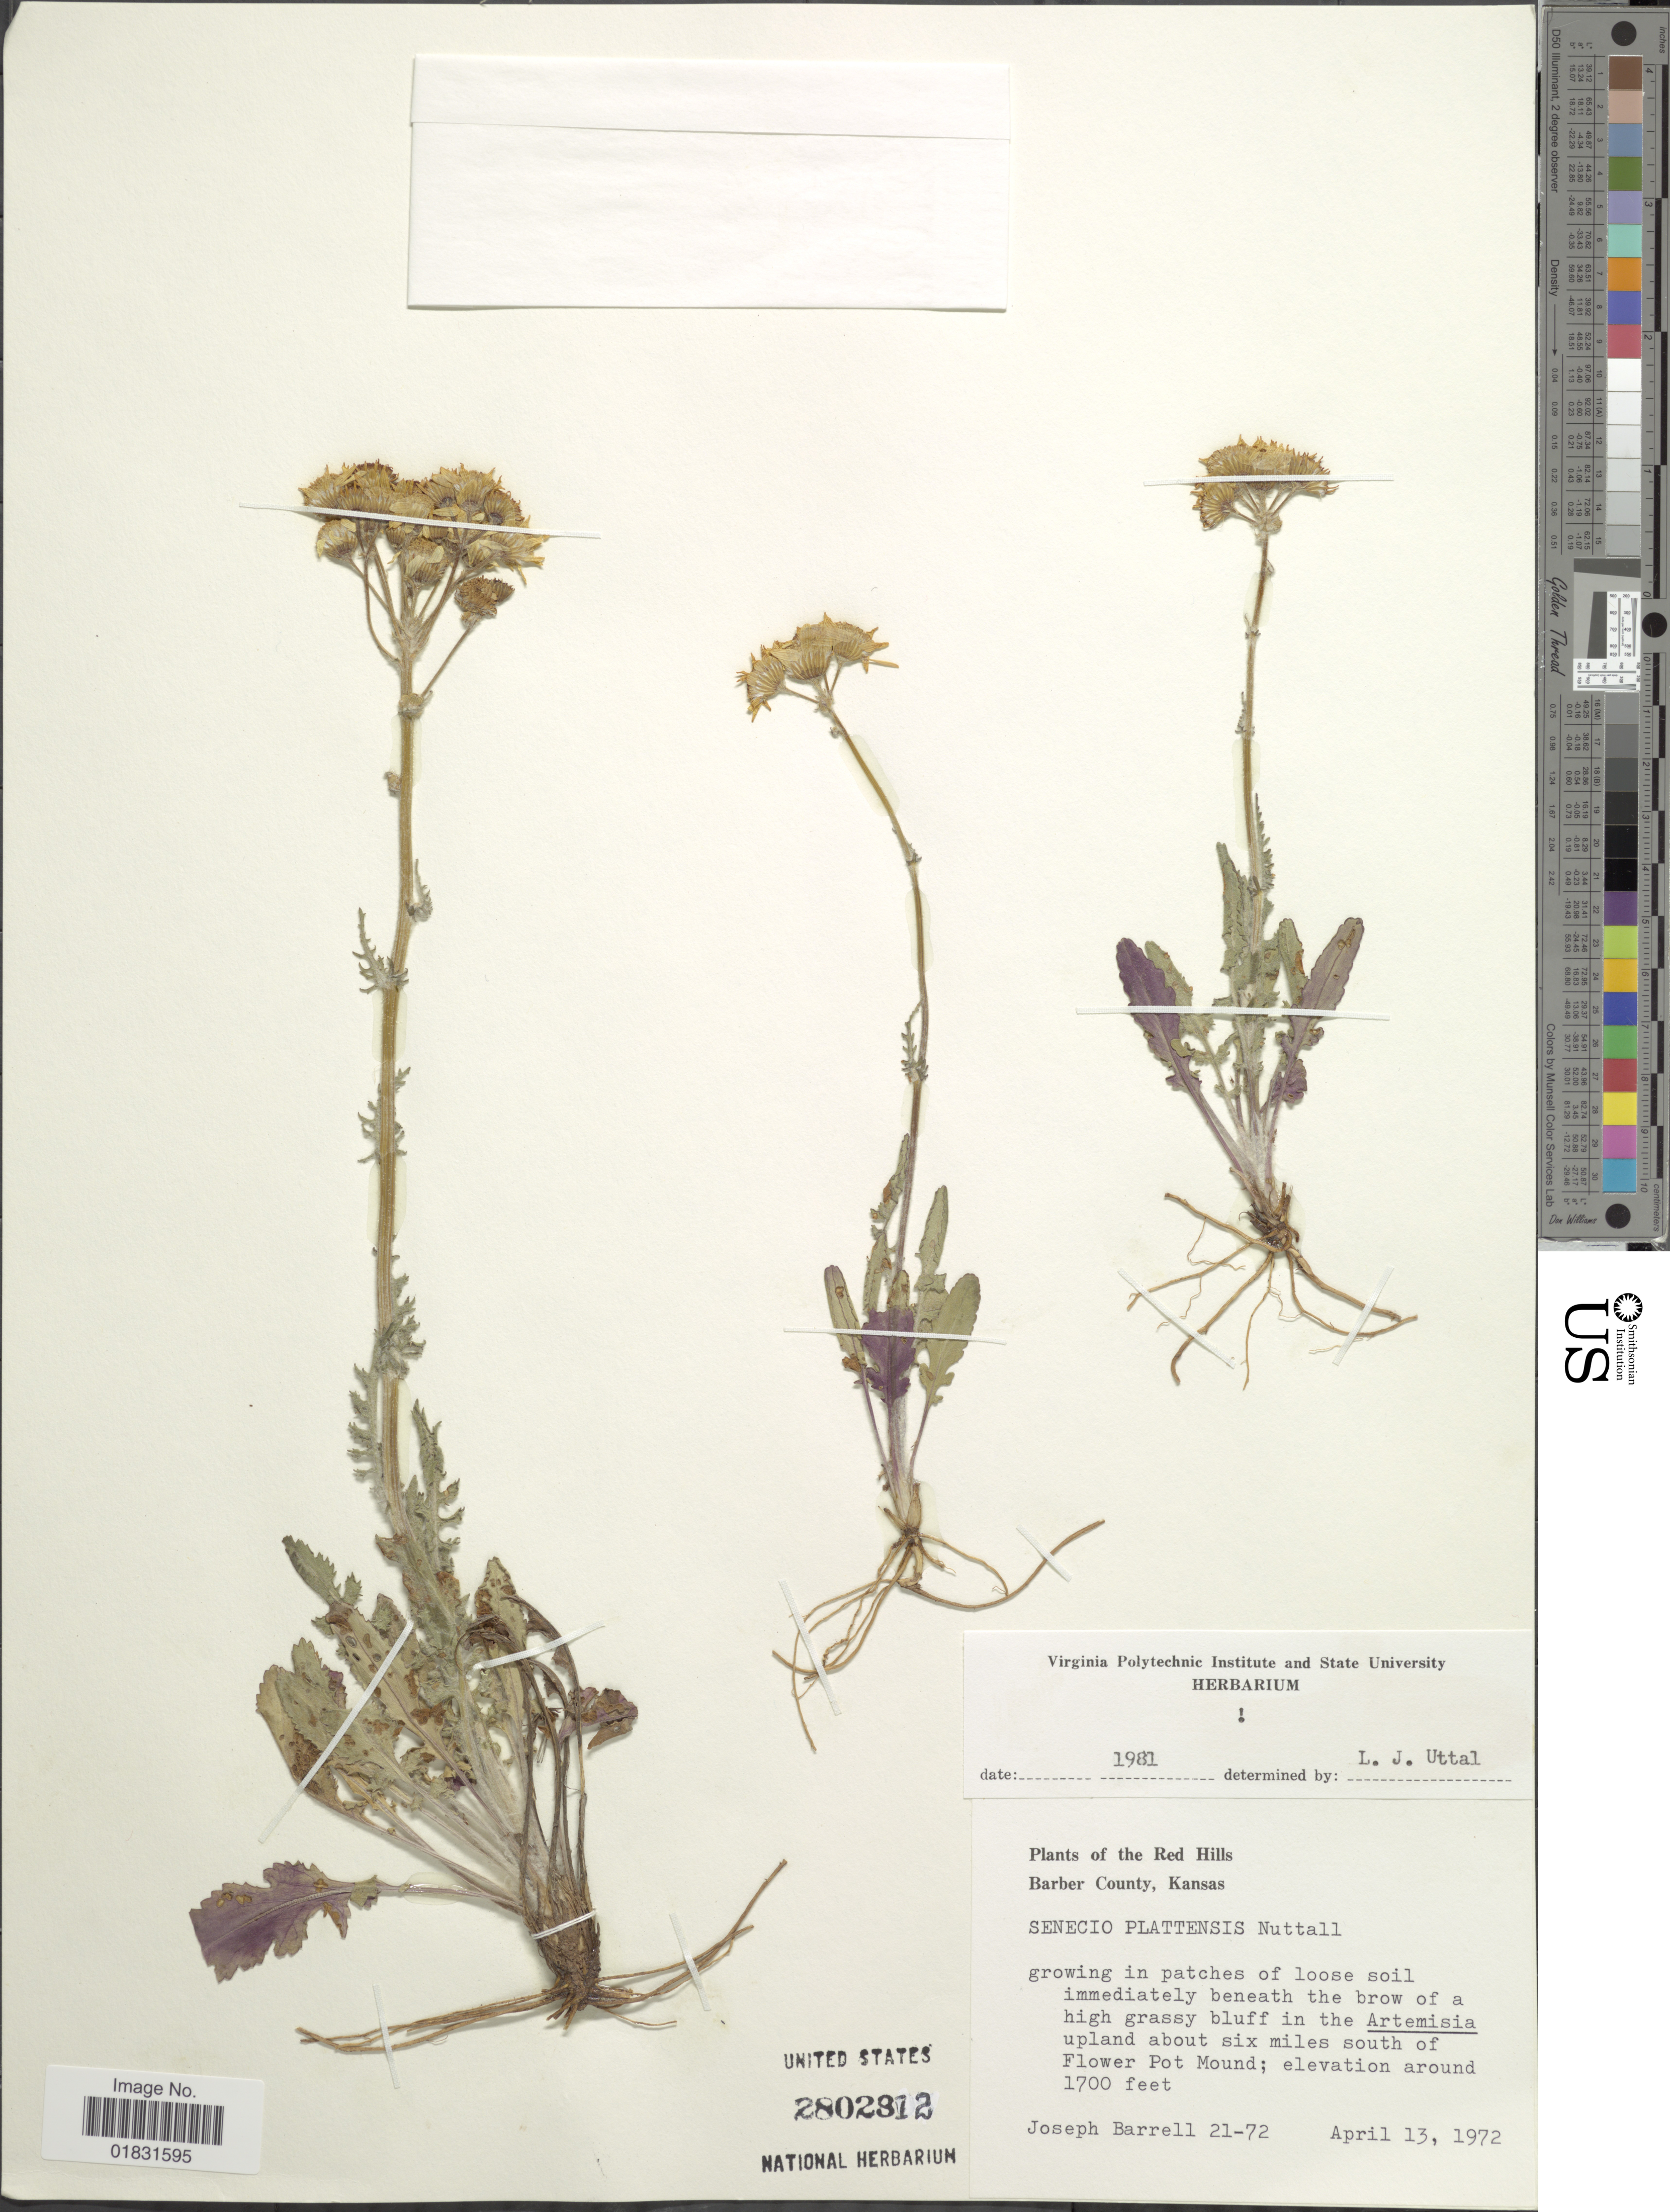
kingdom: Plantae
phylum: Tracheophyta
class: Magnoliopsida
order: Asterales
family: Asteraceae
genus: Packera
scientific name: Packera plattensis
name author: W.A. Weber & Á. Löve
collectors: J. Barrell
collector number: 21-72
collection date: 1972-04-13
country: United States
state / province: Kansas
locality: The Red Hills Barber County, growing in patches of loose soil immediately beneath the brow of a high grassy bluff in the Artemisia upland about six miles south of Flower Pot Mound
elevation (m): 518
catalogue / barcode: US 2802812